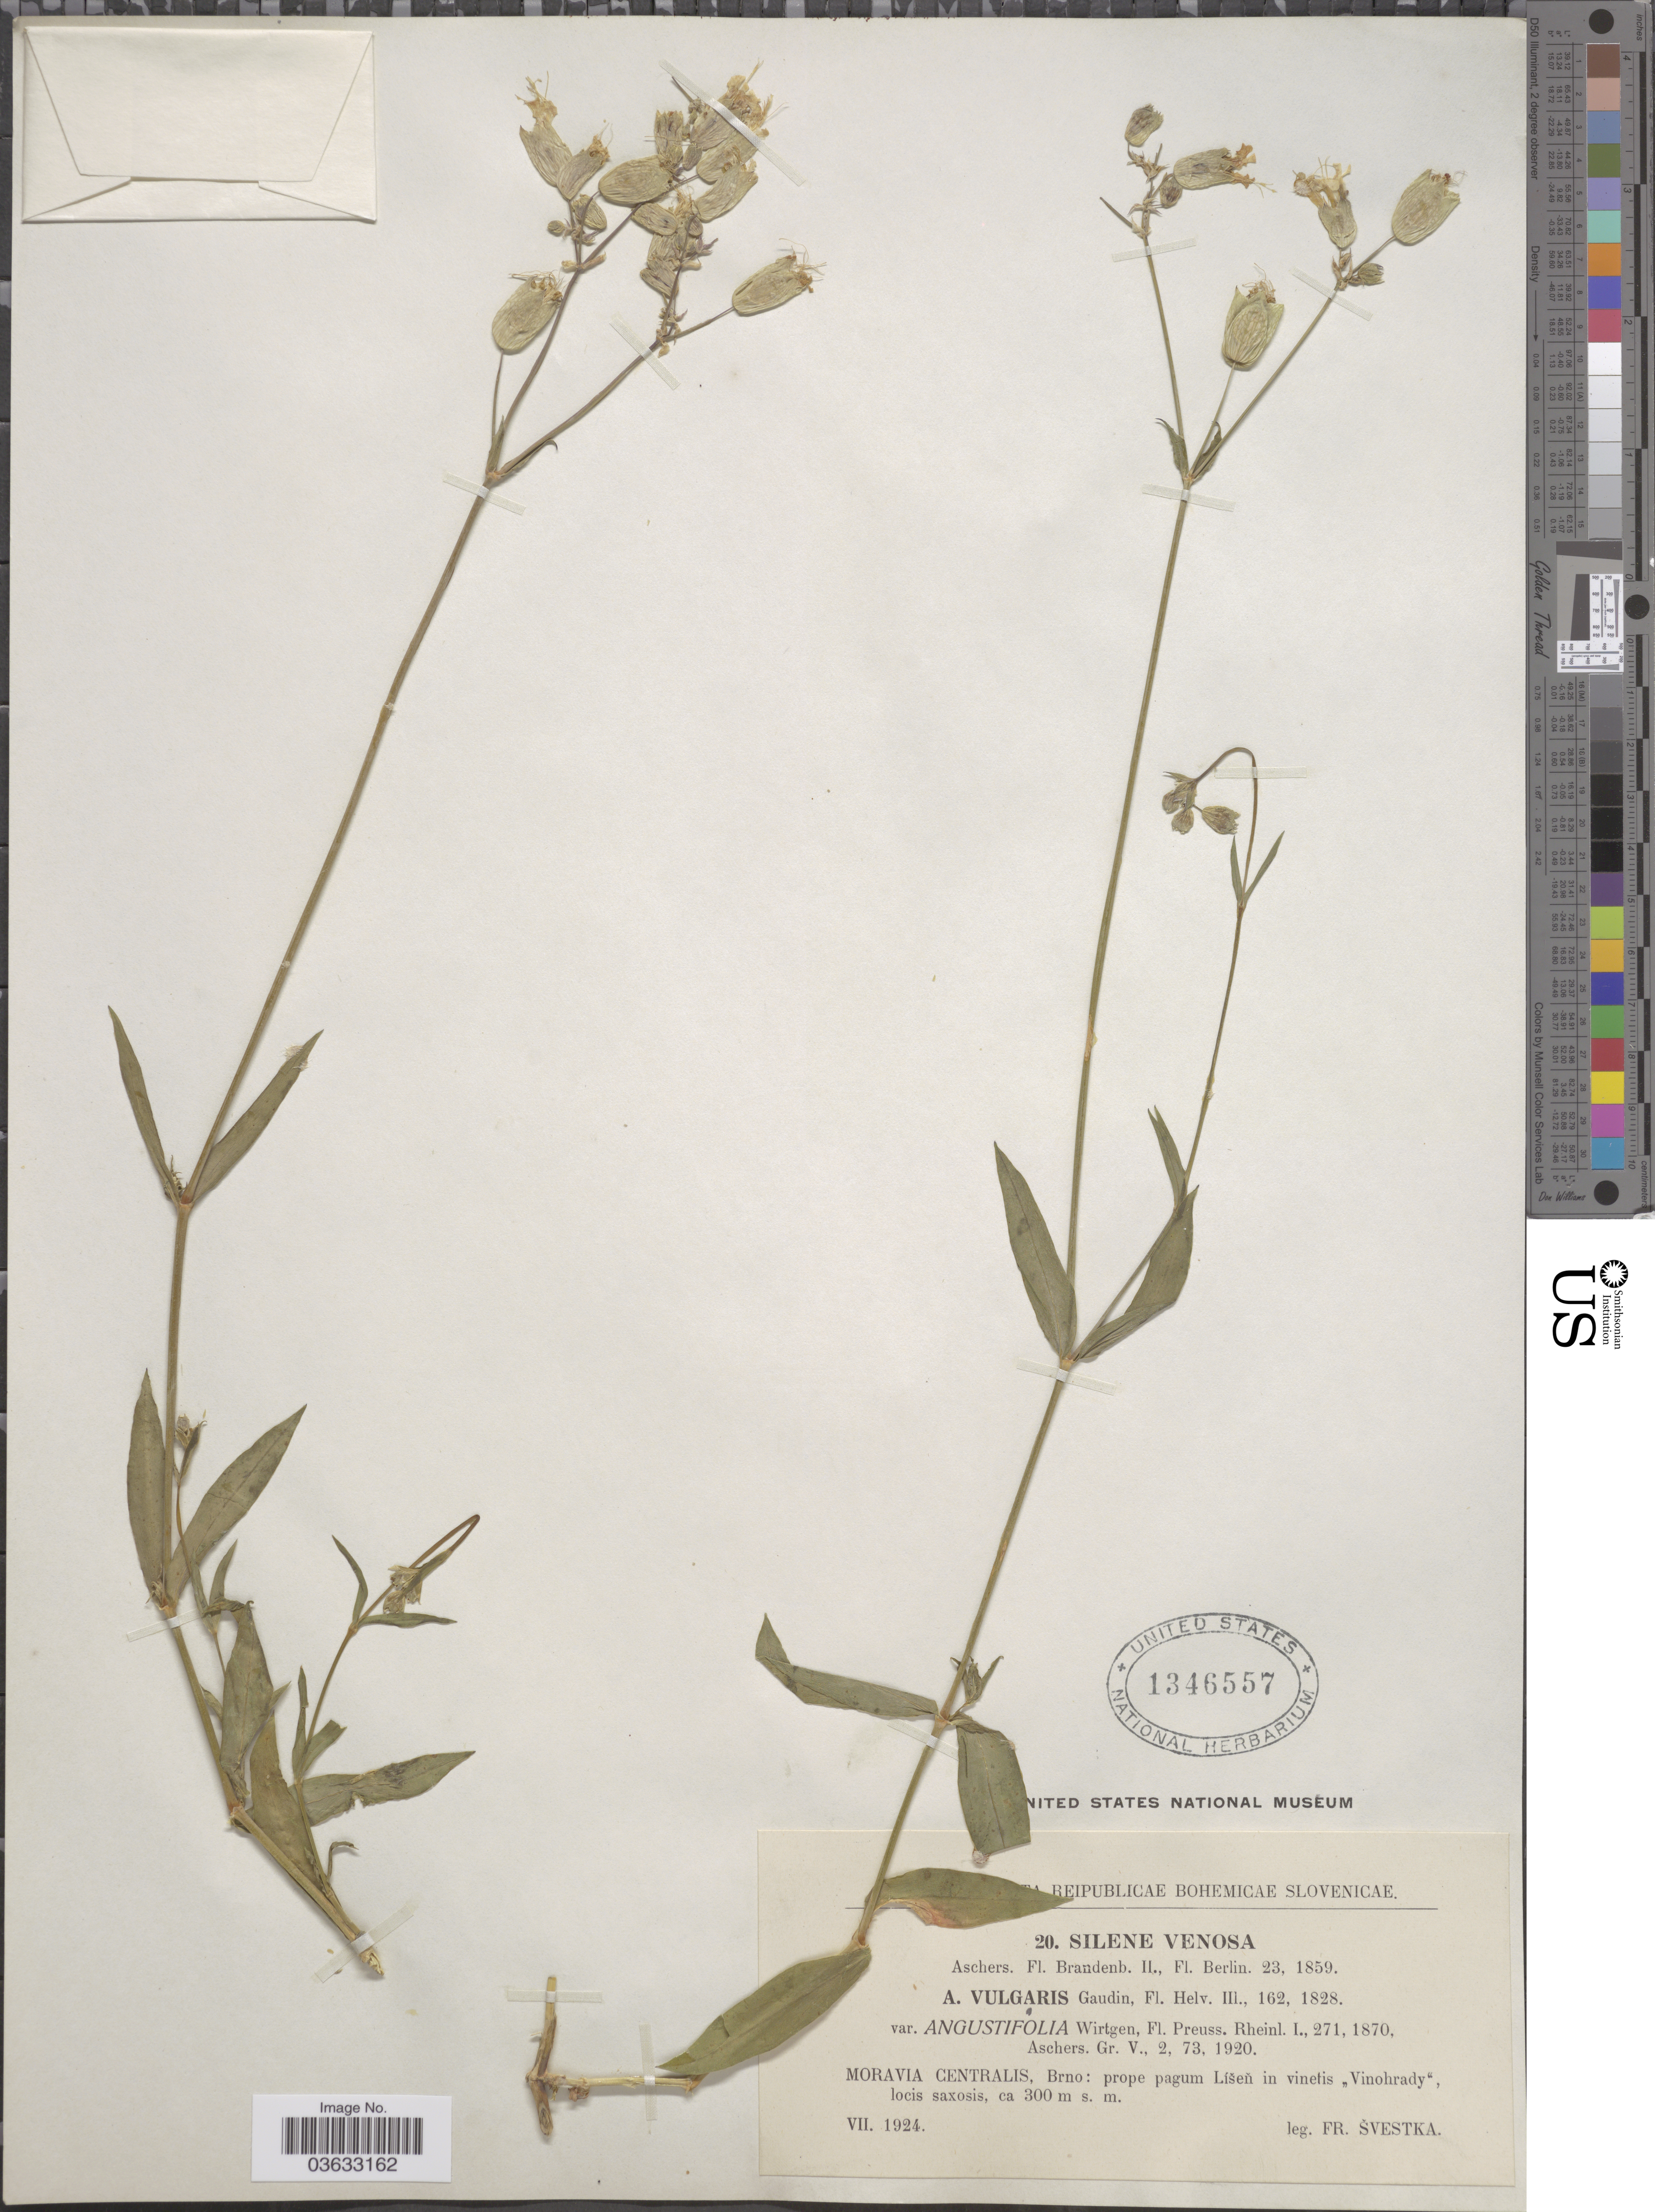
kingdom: Plantae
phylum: Tracheophyta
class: Magnoliopsida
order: Caryophyllales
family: Caryophyllaceae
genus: Silene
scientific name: Silene inflata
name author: Sm.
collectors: F. Svestka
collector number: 20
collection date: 1924-07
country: Czechia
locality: Moravia Cenrtralis, Brno: prope pagum Líšeň in vinetis "Vinohrady", locis saxosis.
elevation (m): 300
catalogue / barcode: US 1346557